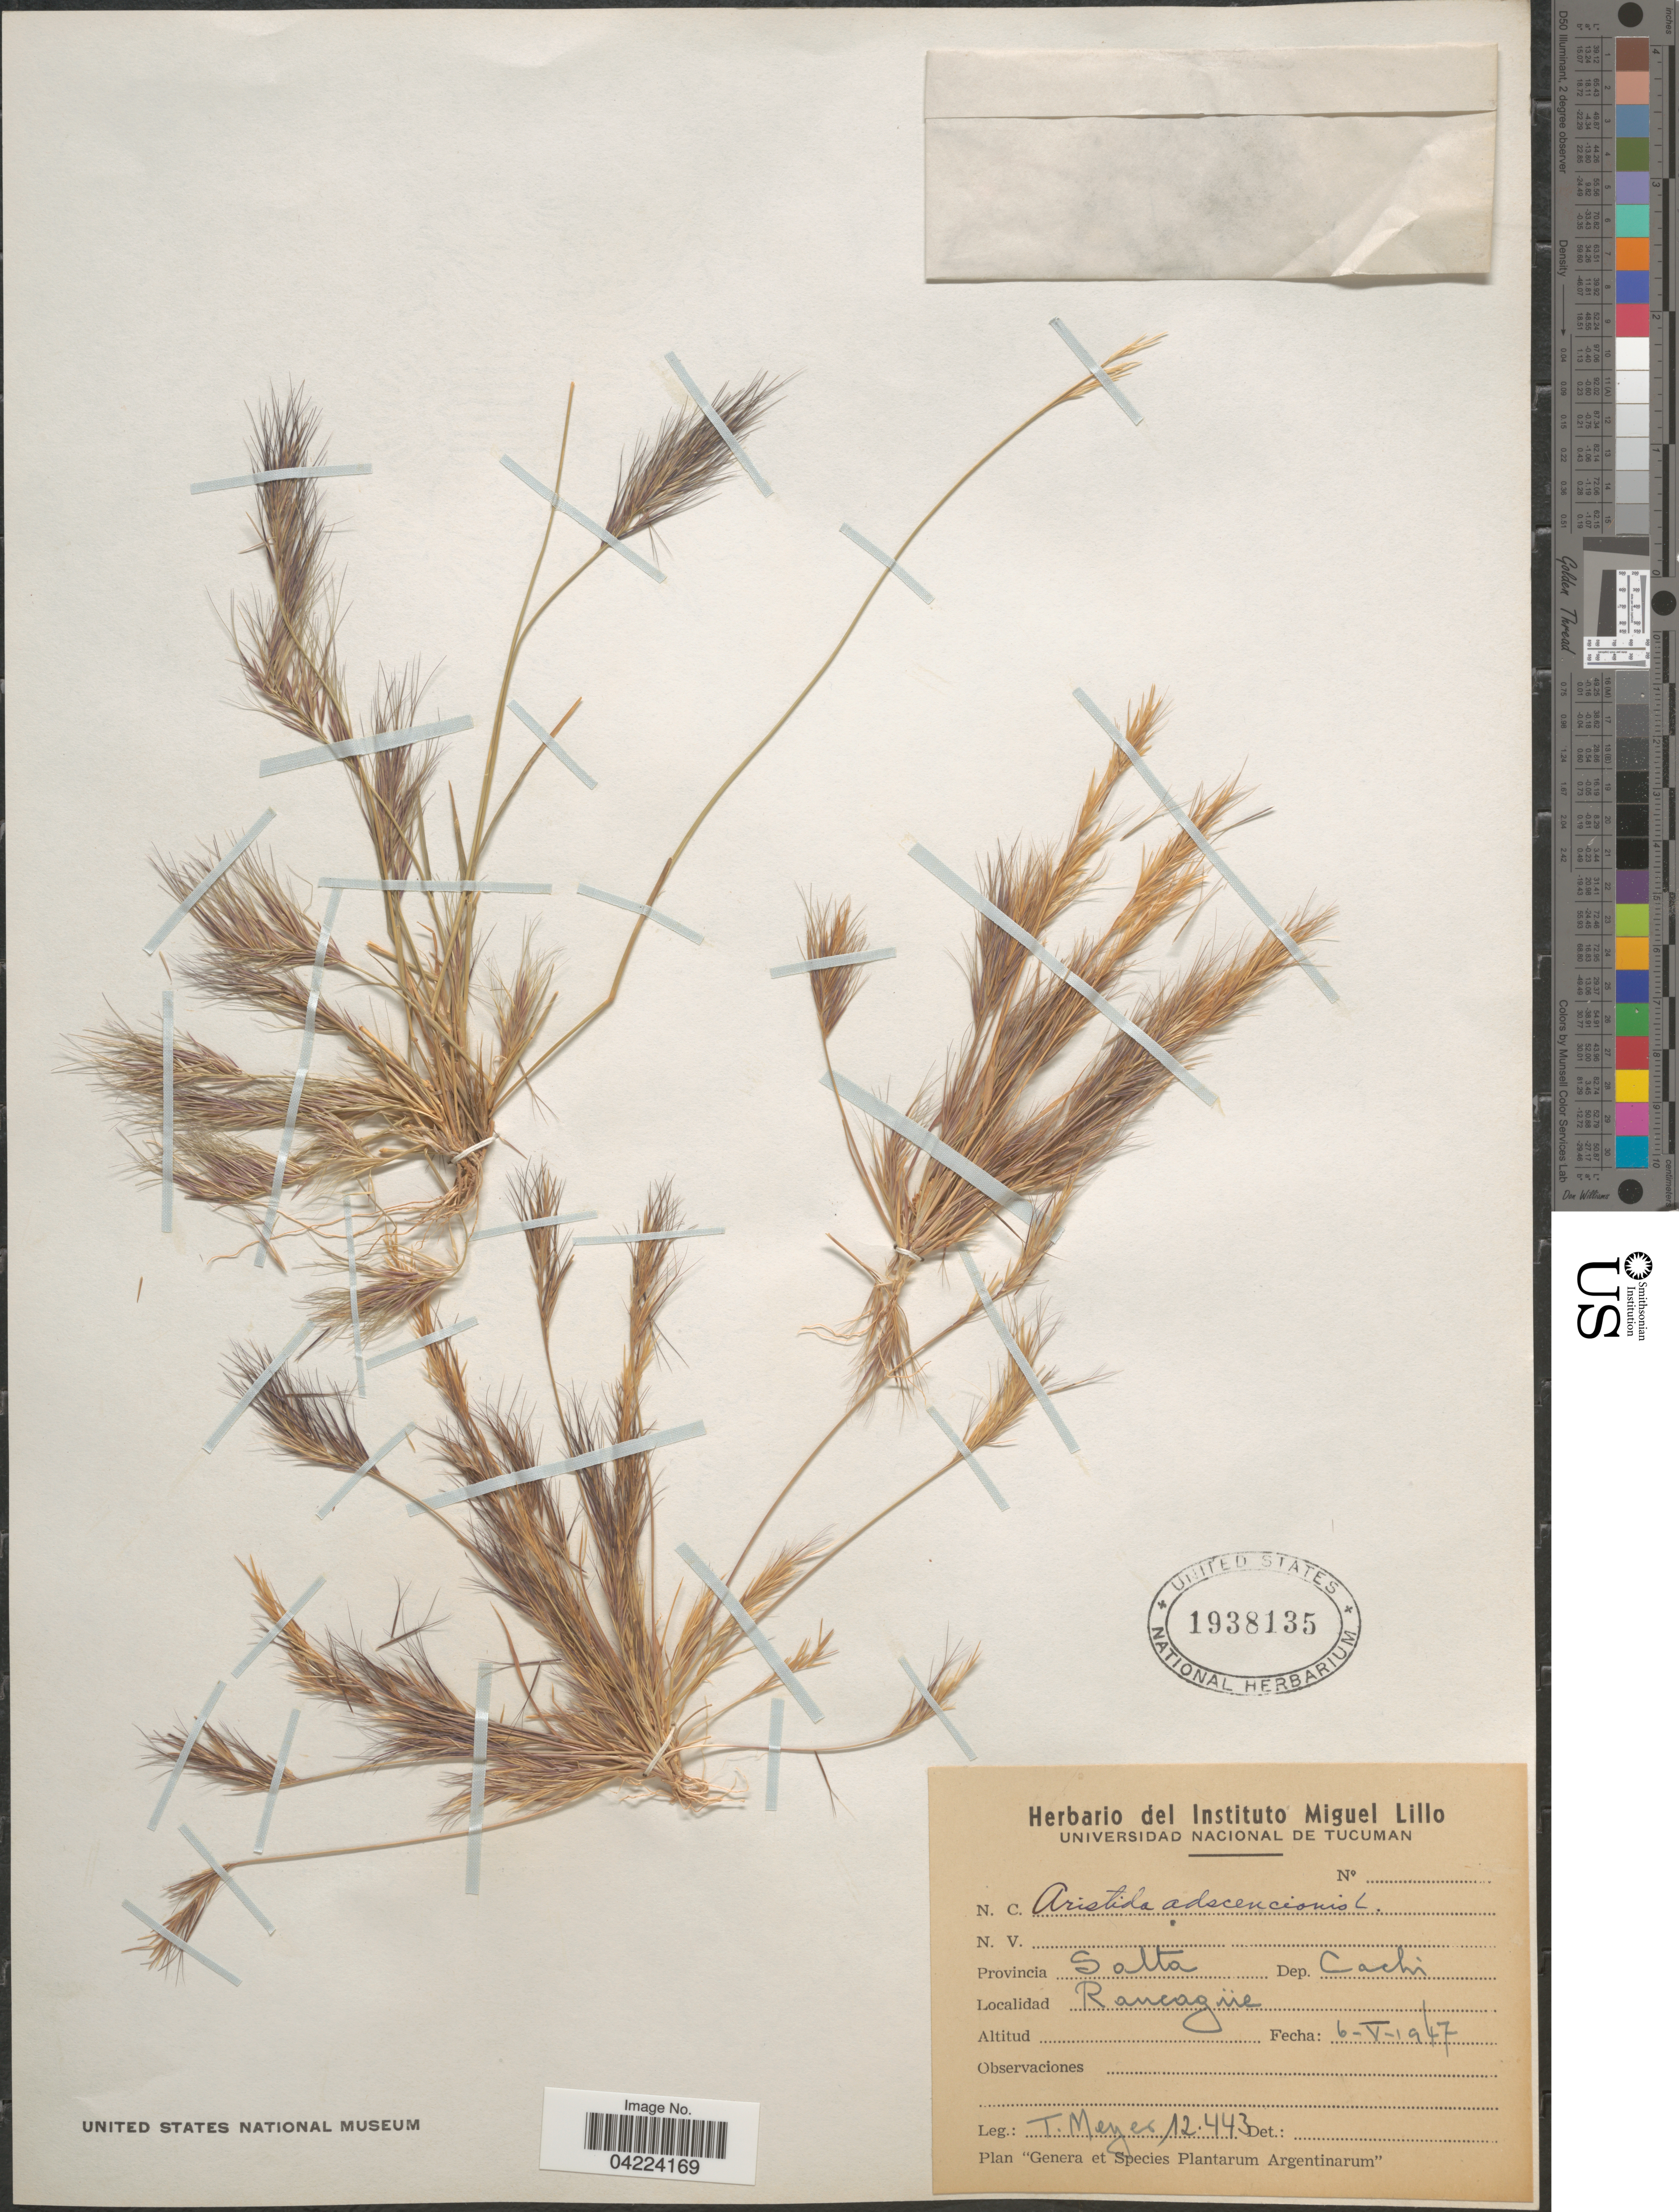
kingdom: Plantae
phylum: Tracheophyta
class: Liliopsida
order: Poales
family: Poaceae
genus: Aristida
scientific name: Aristida adscensionis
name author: L.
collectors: T. Meyer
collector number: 12443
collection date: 1947-05-06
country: Argentina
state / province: Salta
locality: Dep. Cachi. Rancagüe.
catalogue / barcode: US 1938135